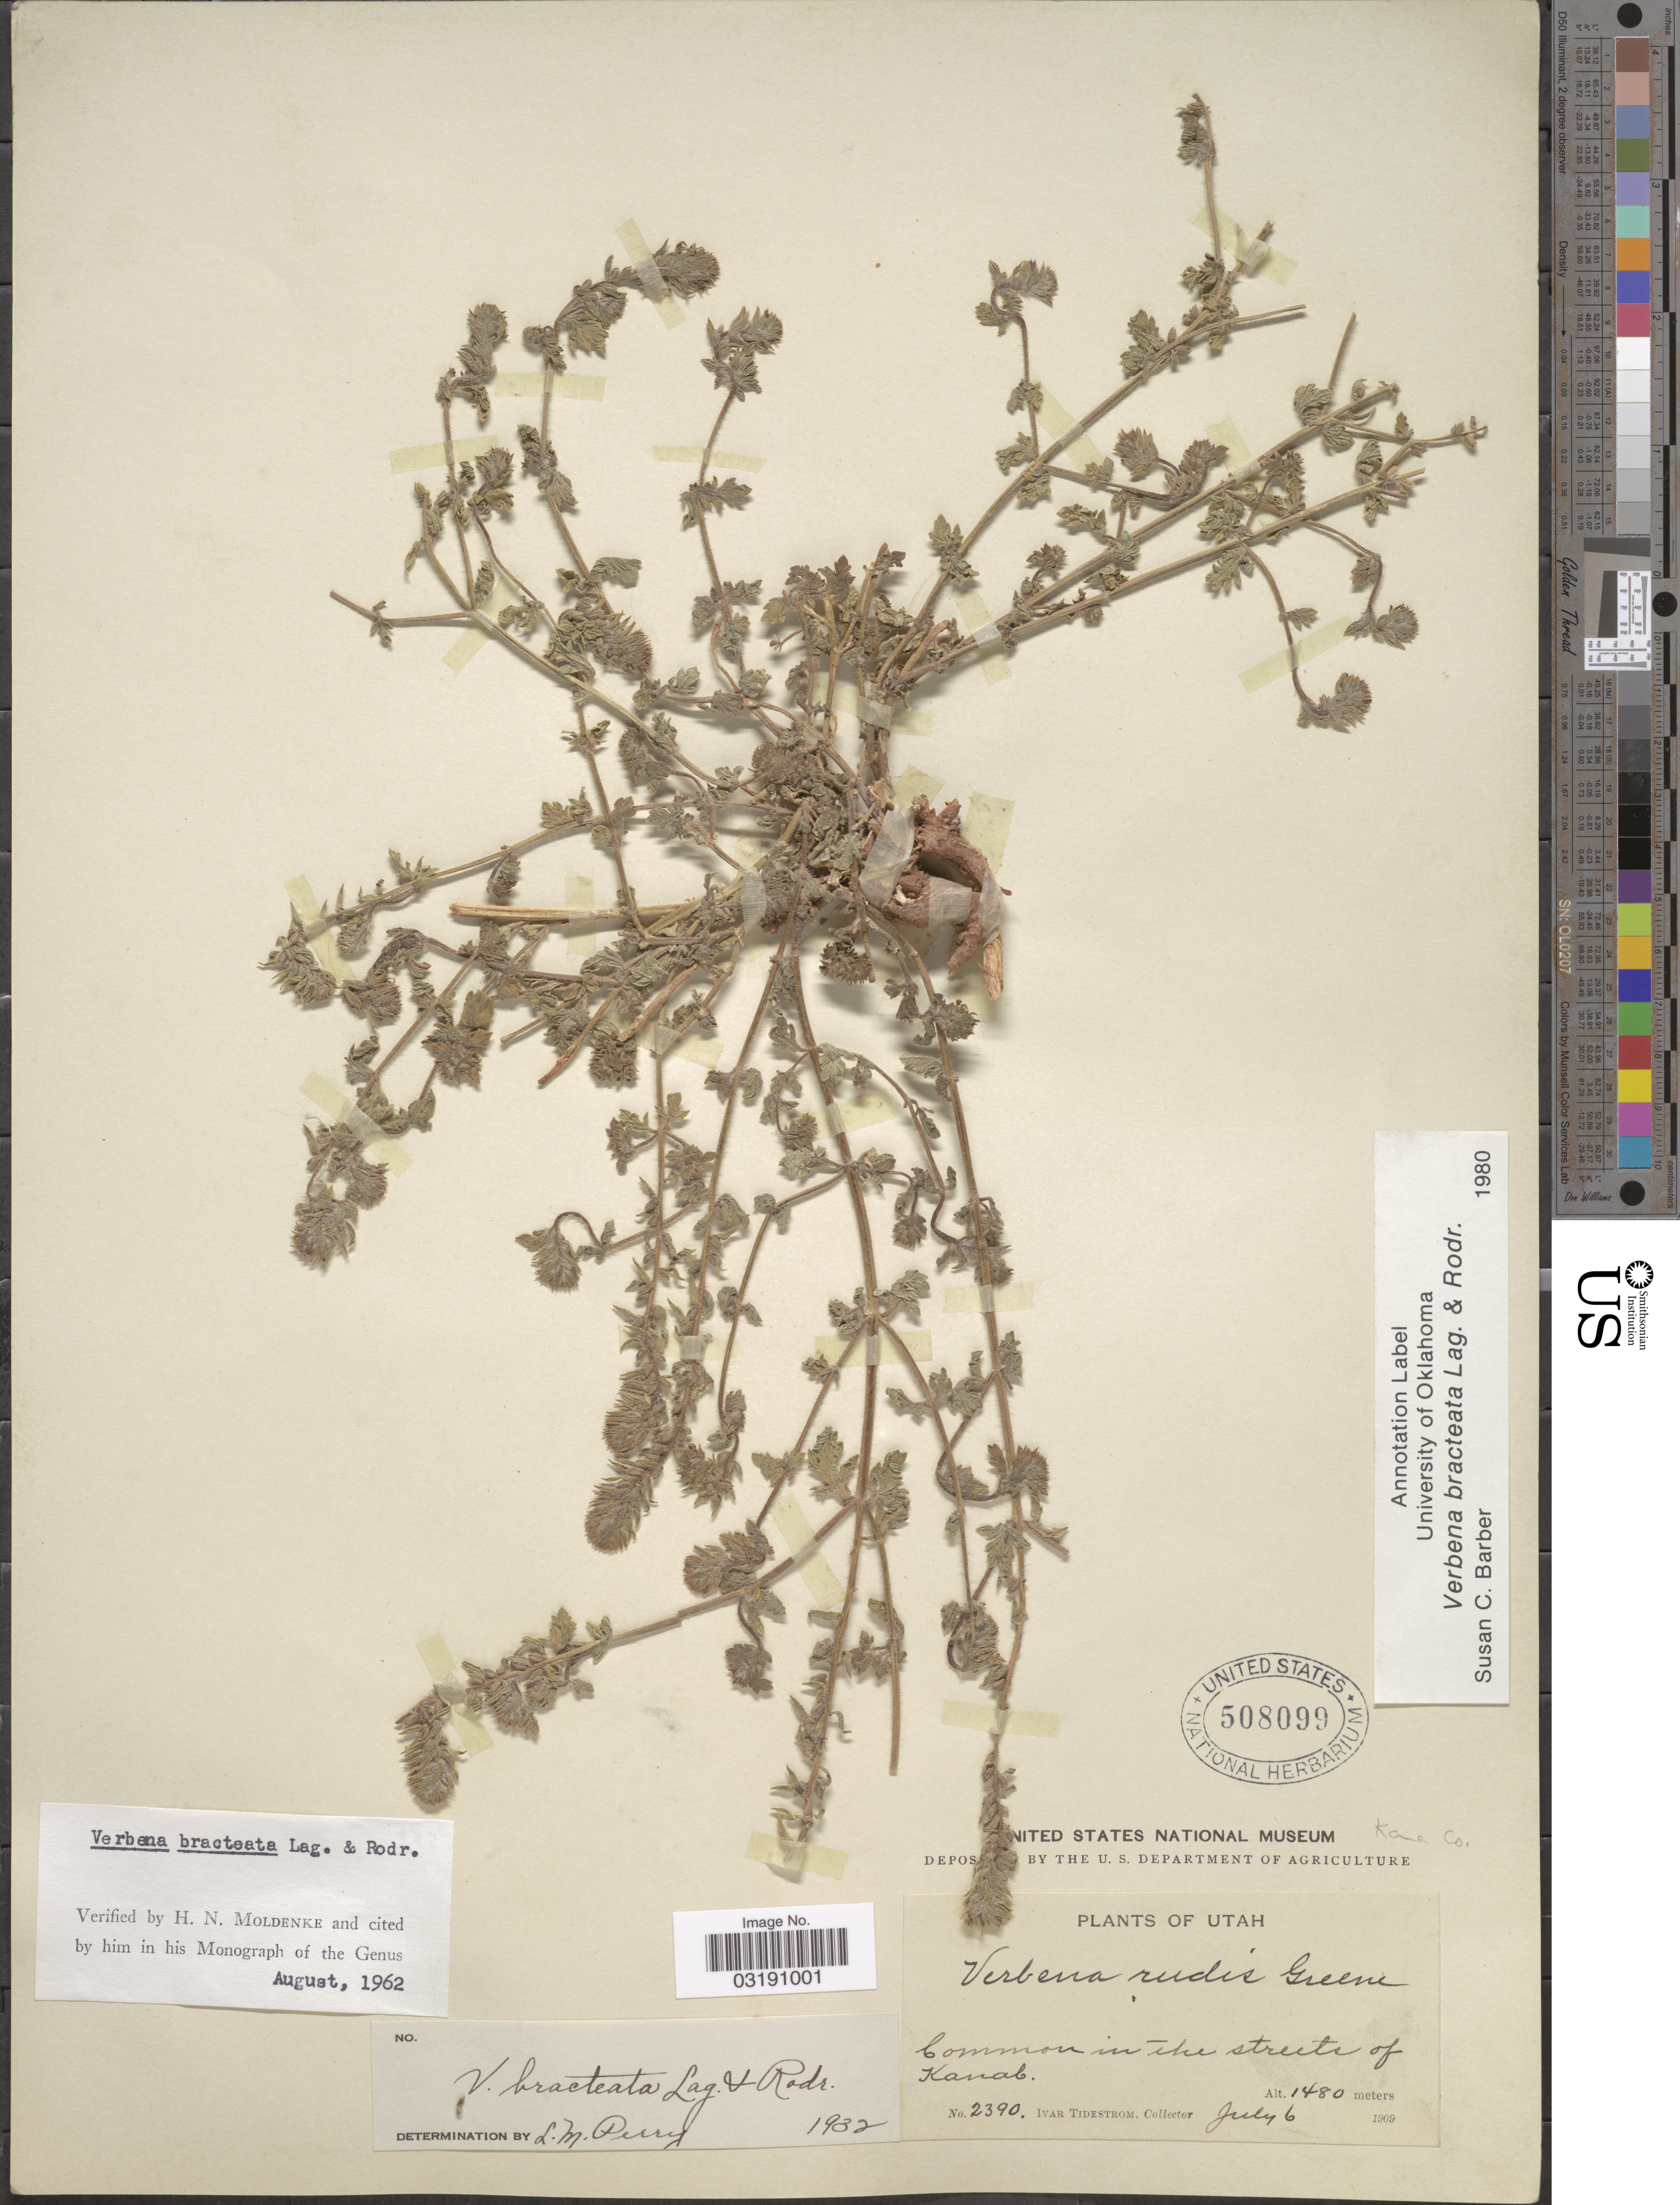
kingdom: Plantae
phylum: Tracheophyta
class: Magnoliopsida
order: Lamiales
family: Verbenaceae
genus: Verbena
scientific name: Verbena bracteata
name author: Cav. ex Lag. & Rodr.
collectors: I. F. Tidestrom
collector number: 2390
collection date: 1909-07-06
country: United States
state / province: Utah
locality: Streets of Kanab. Kane Co.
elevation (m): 1480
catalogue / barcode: US 508099